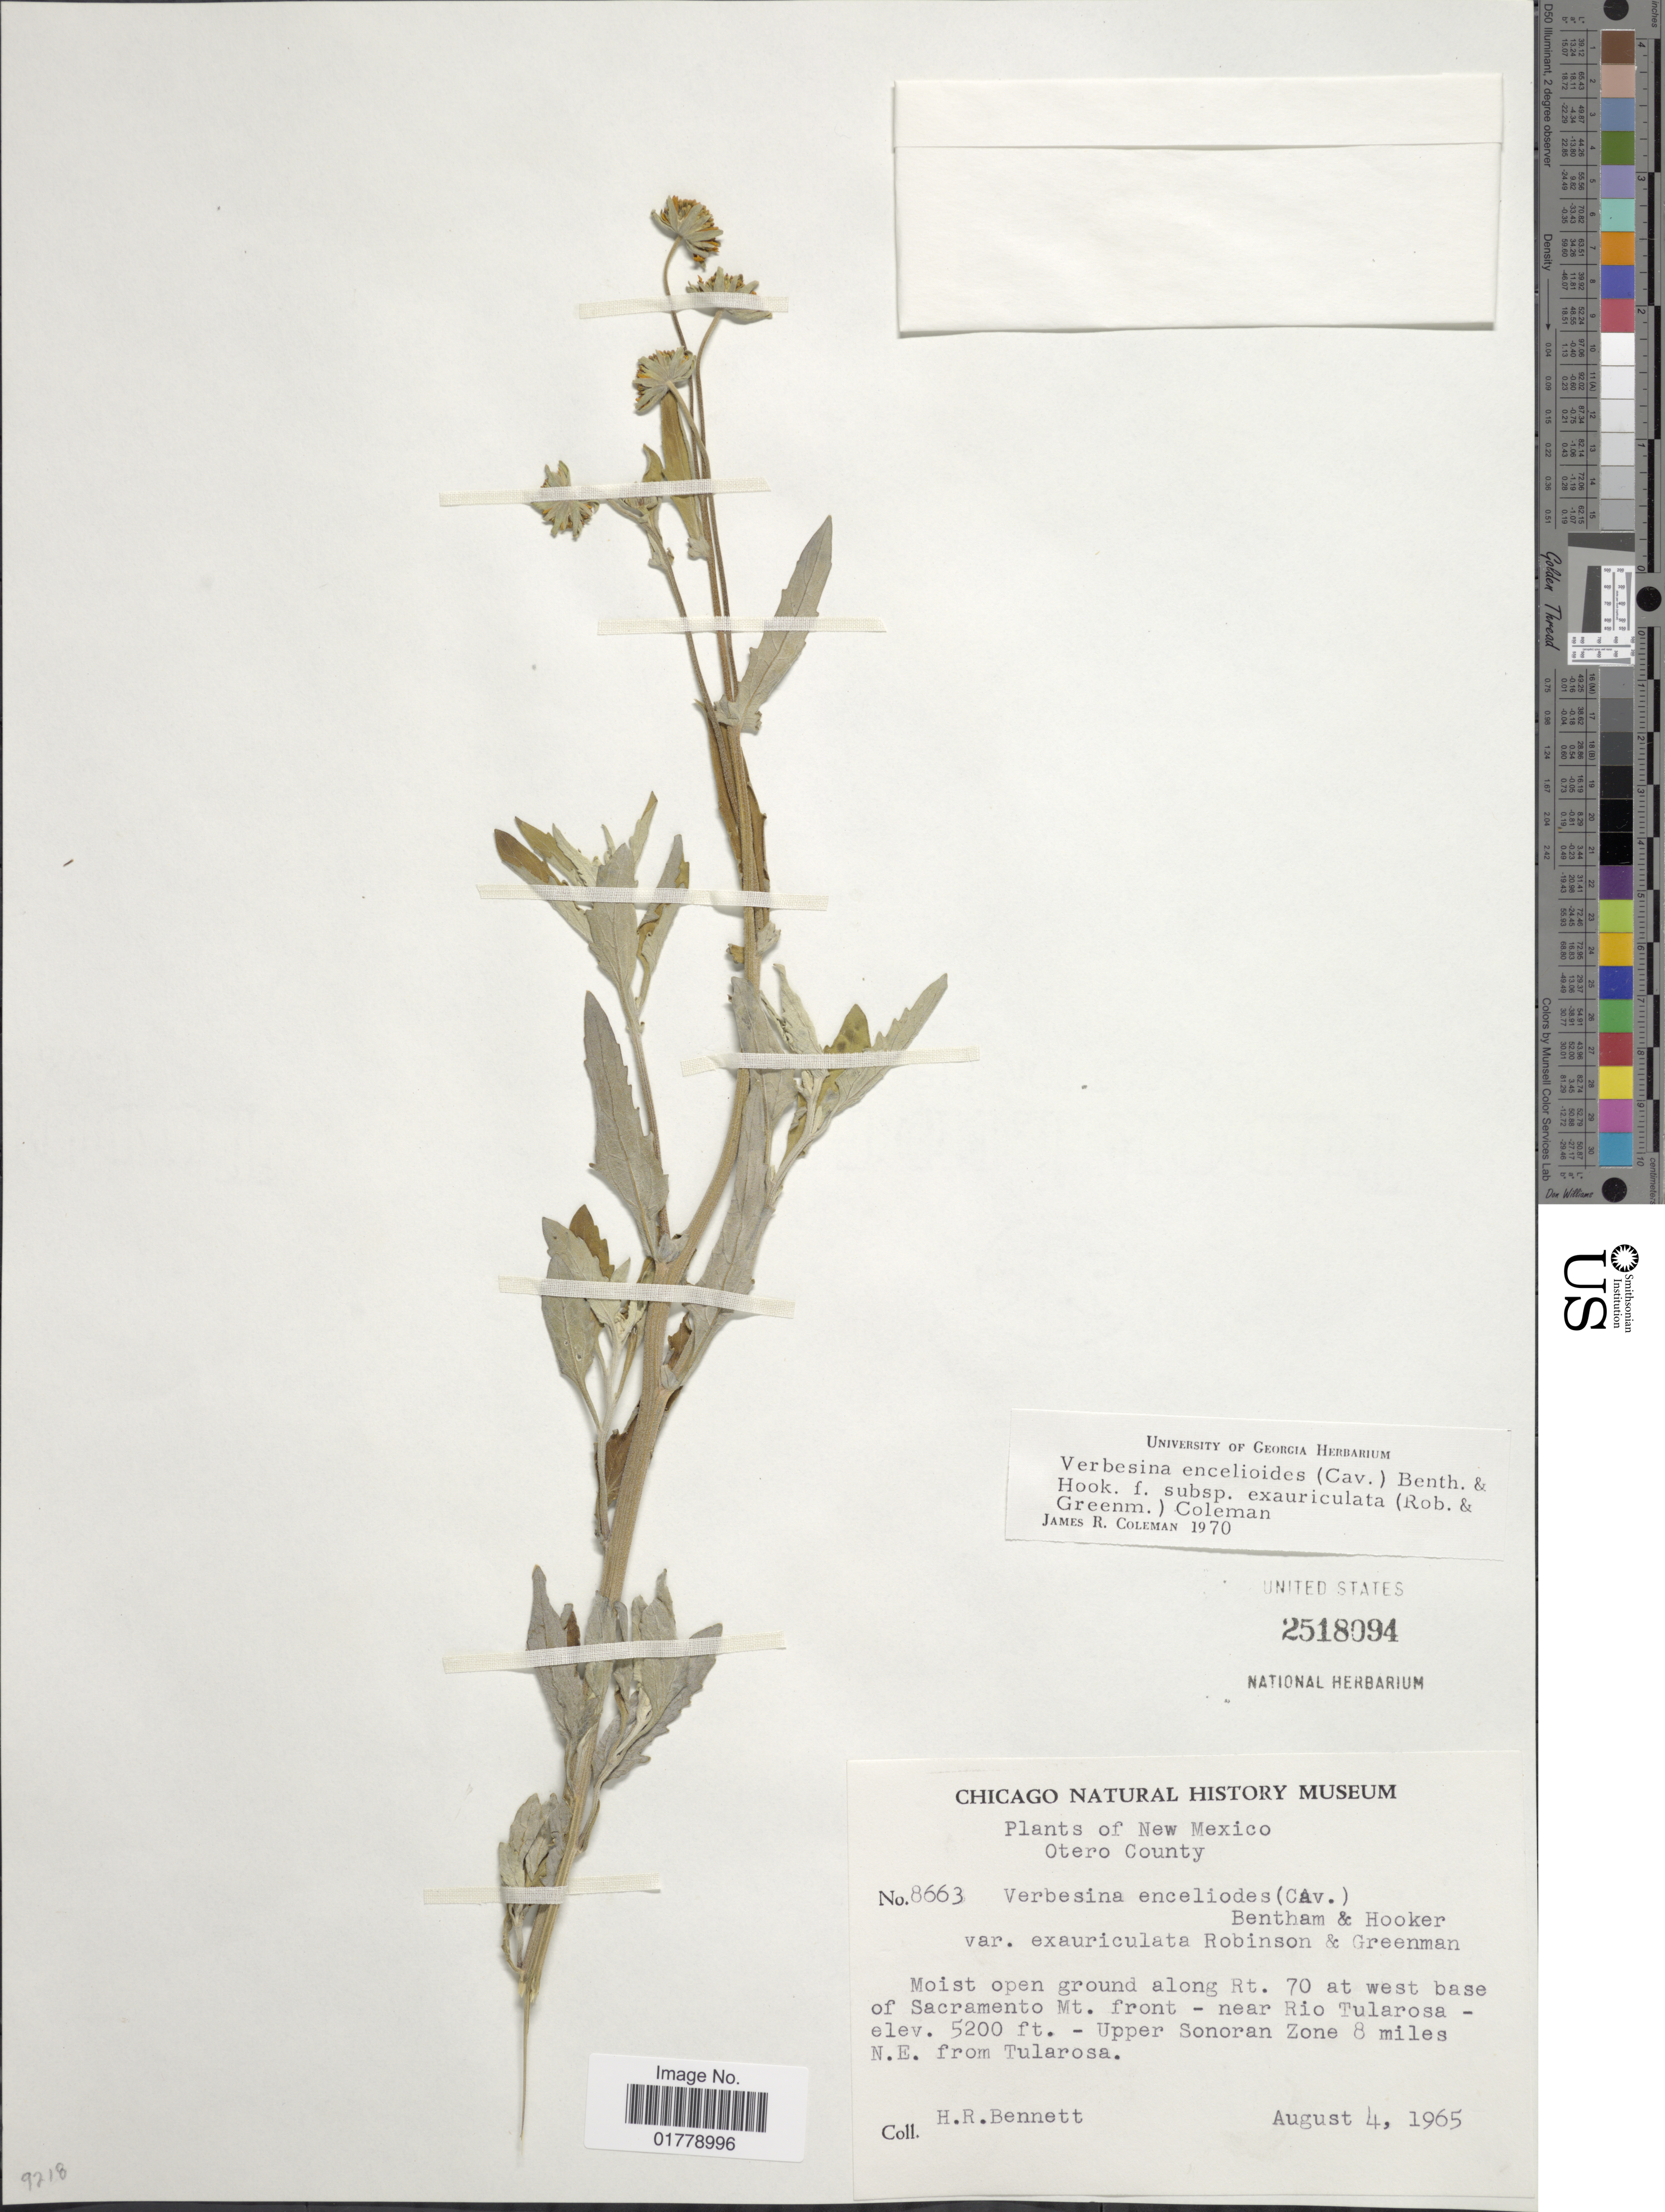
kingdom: Plantae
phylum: Tracheophyta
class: Magnoliopsida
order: Asterales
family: Asteraceae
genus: Verbesina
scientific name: Verbesina encelioides var. cana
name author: (B.L. Rob.) Greenm.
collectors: H. R. Bennett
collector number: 8663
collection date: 1965-08-04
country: United States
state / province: New Mexico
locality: Otero County. Moist open ground along Rt. 70 at west base of Sacramento Mt. front - near Rio Tularosa - Upper Sonoran Zone 8 miles N.E. from Tularosa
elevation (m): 1585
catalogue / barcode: US 2518094